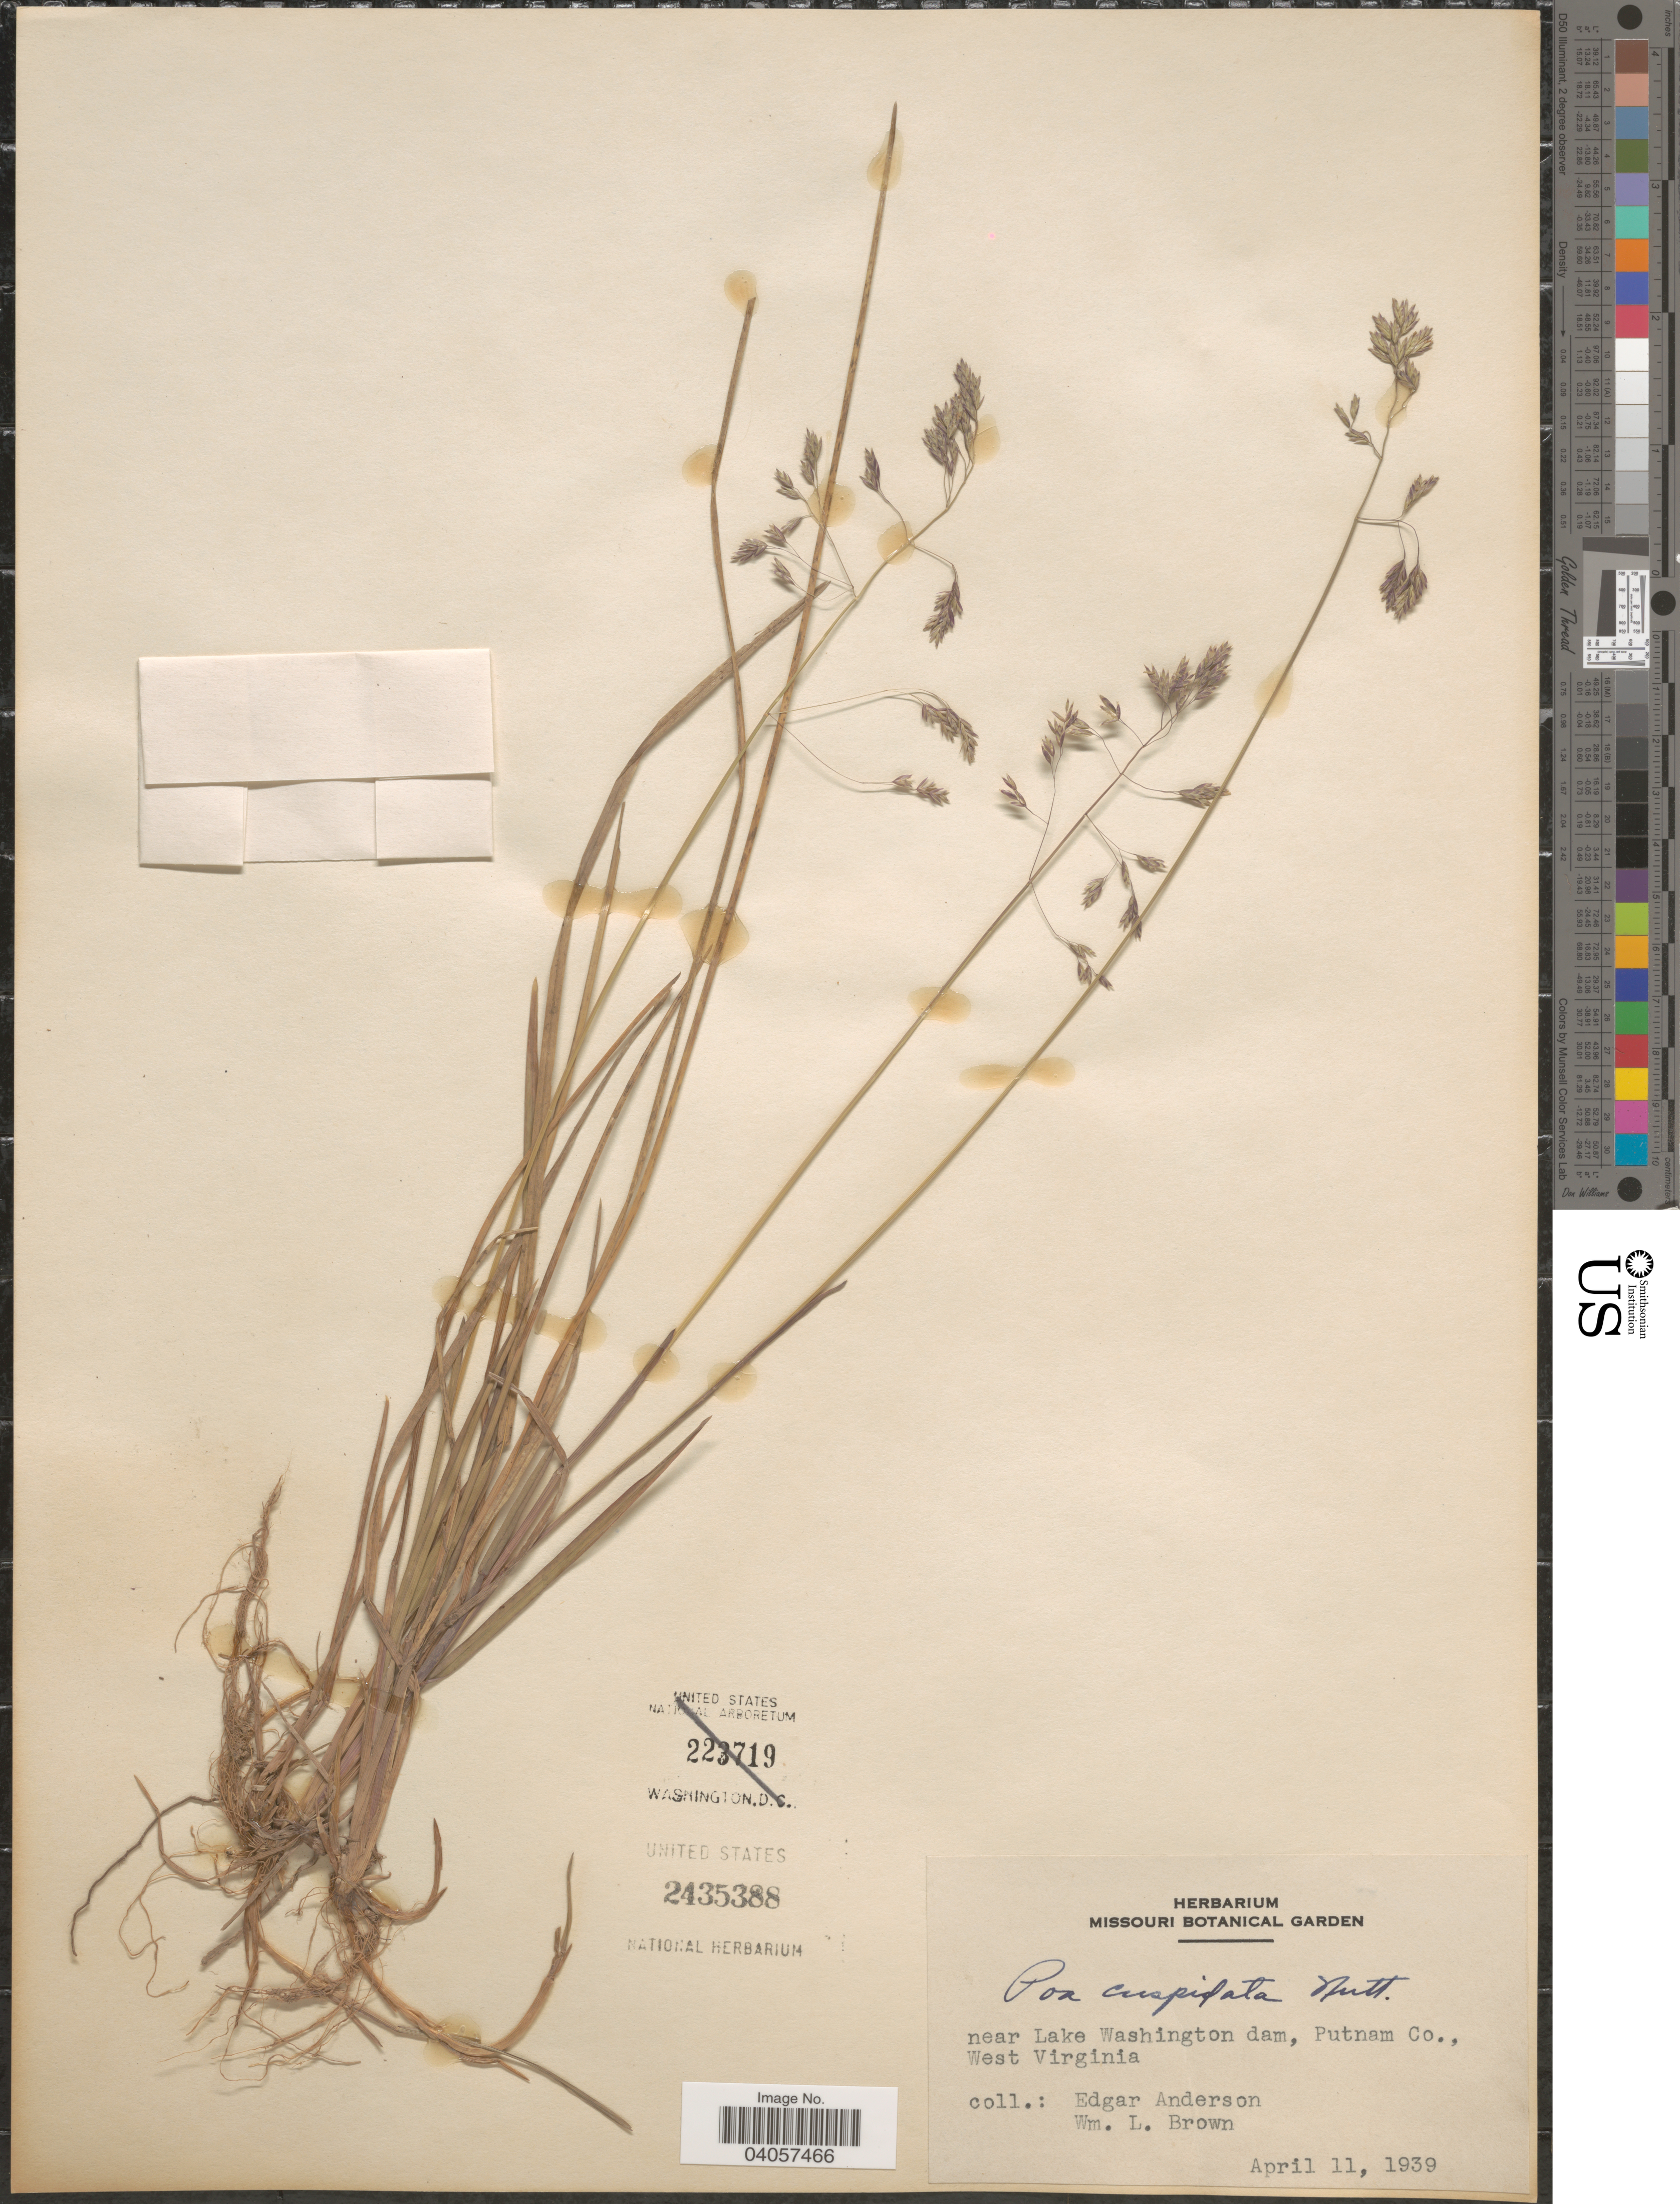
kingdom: Plantae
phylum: Tracheophyta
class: Liliopsida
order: Poales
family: Poaceae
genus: Poa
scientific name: Poa cuspidata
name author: Nutt.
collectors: E. S. Anderson & W. L. Brown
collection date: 1939-04-11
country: United States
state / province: West Virginia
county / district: Putnam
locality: Near Lake Washington dam, Putnam Co.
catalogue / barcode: US 2435388